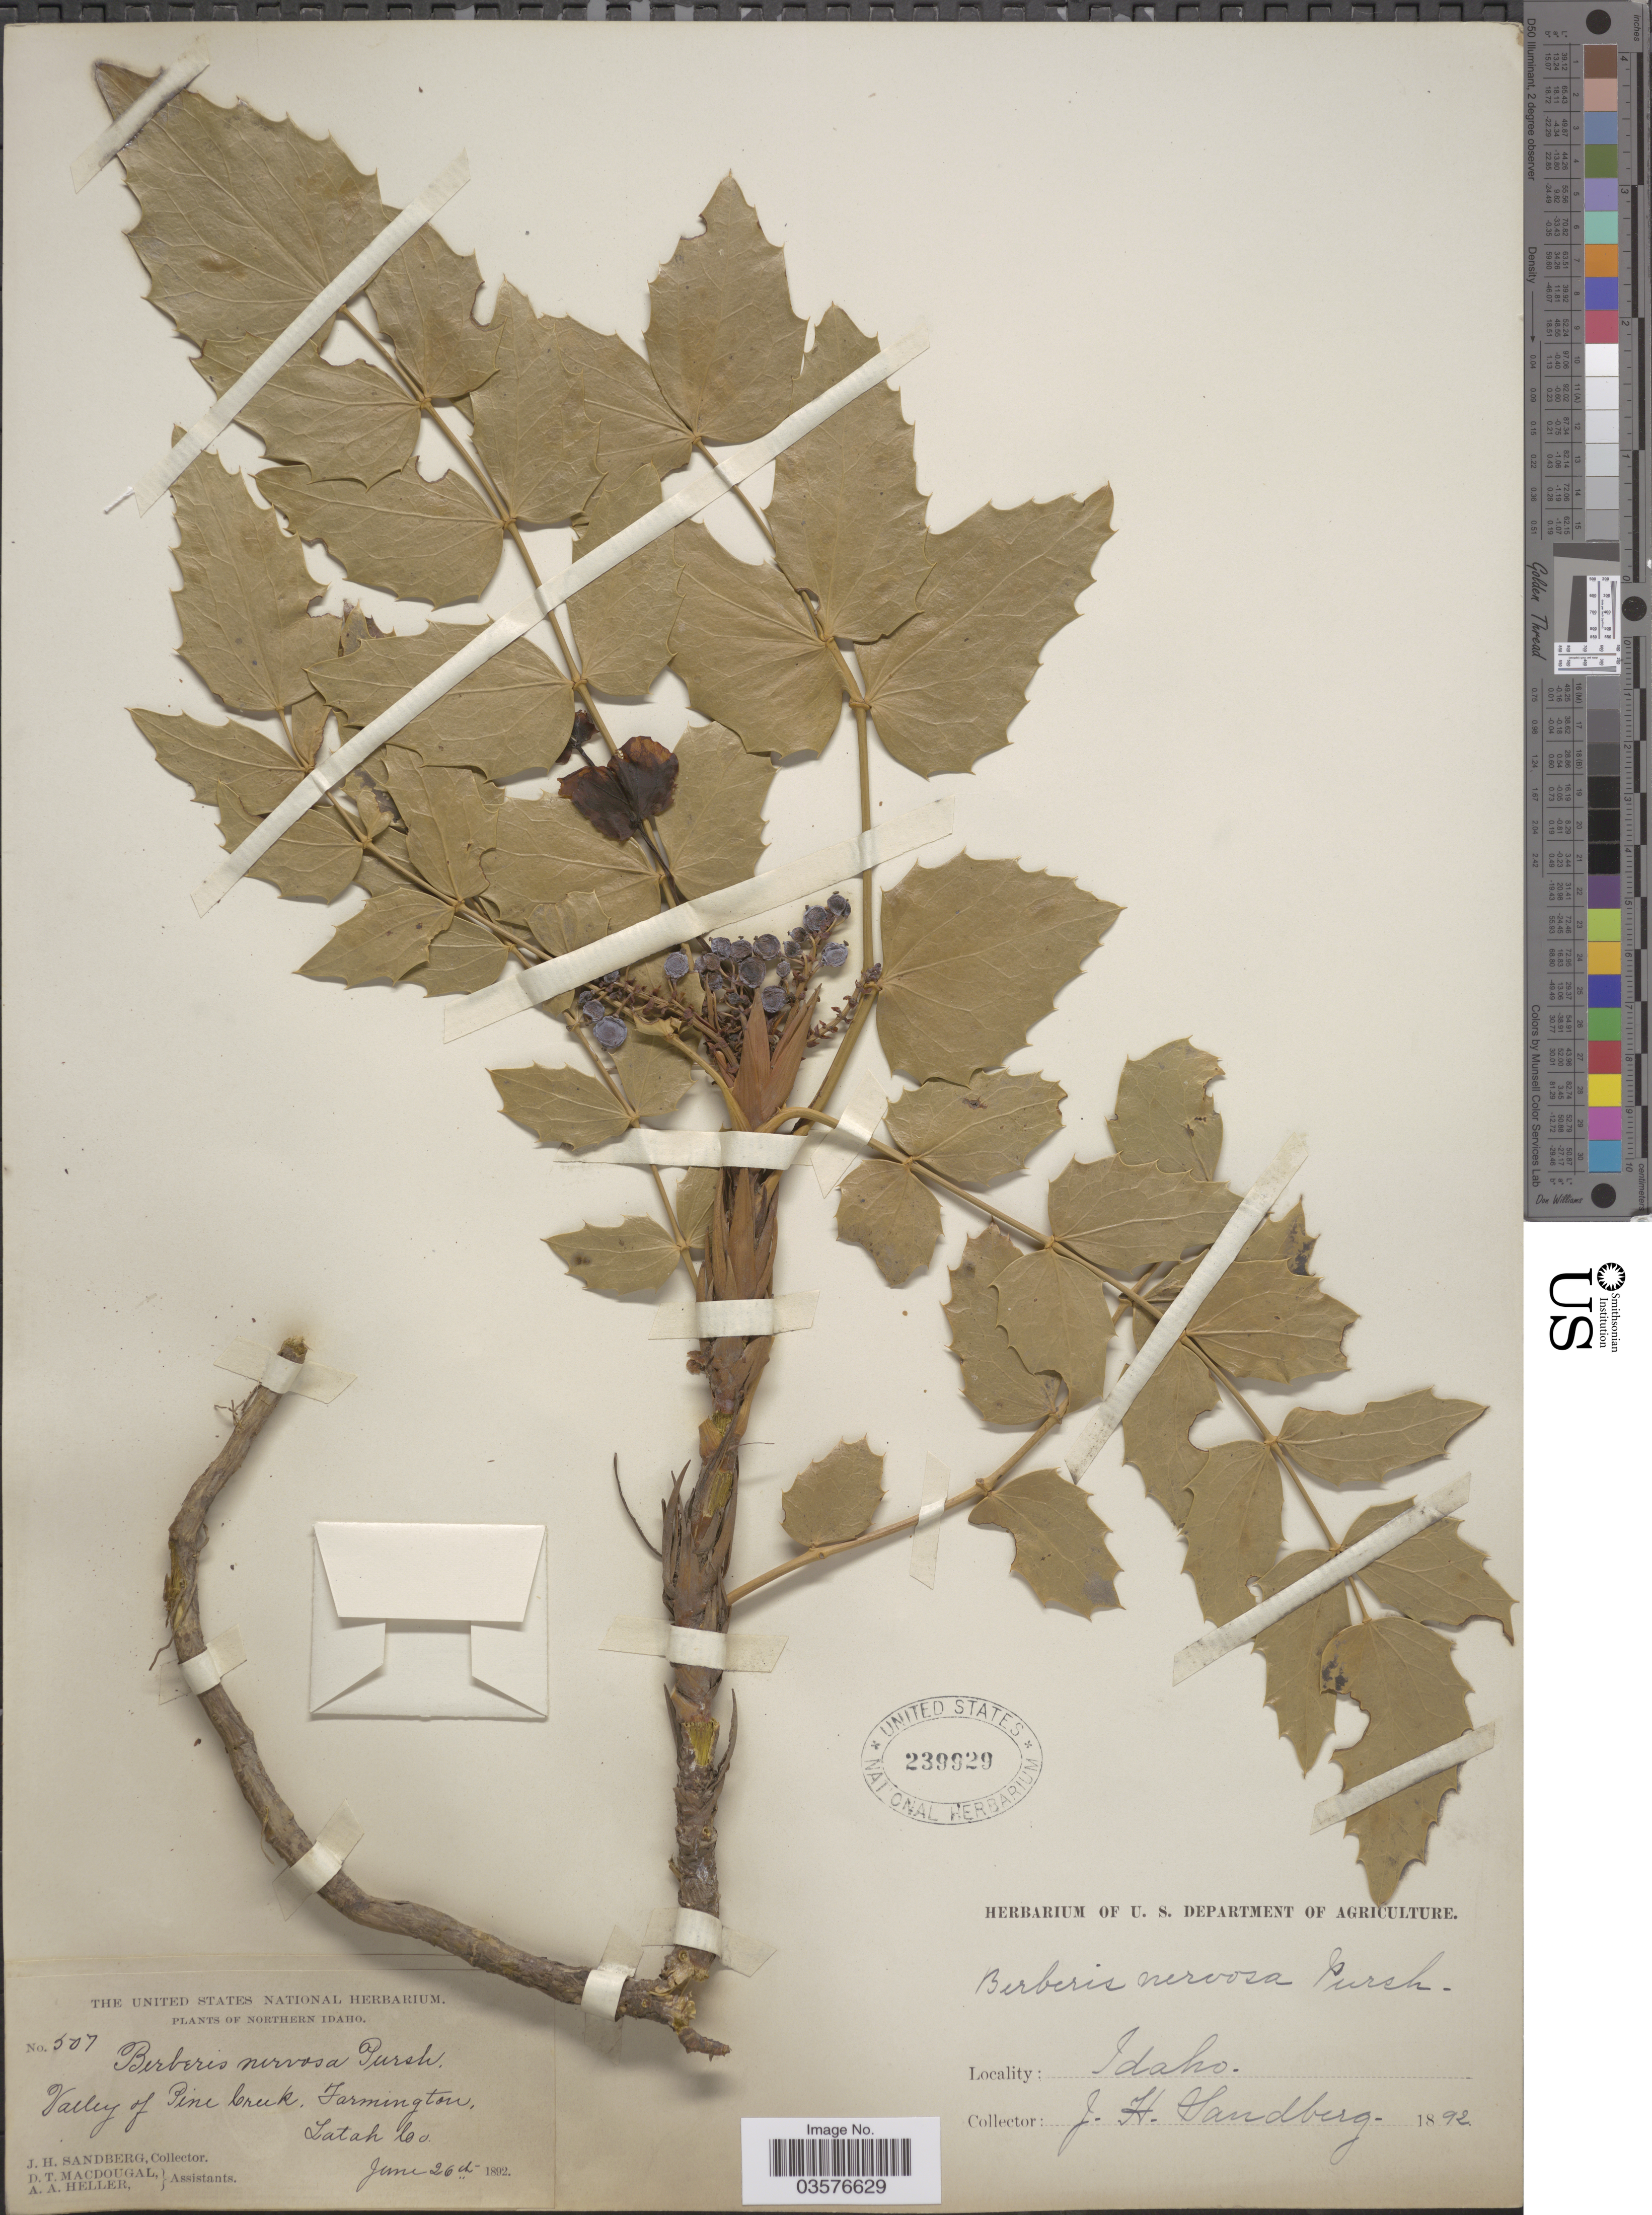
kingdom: Plantae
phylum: Tracheophyta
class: Magnoliopsida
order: Ranunculales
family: Berberidaceae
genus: Mahonia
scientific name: Mahonia nervosa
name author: (Pursh) Nutt.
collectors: J. H. Sandberg, D. T. MacDougal & A. A. Heller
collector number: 507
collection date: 1892-06-26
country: United States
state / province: Idaho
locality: Northern Idaho. Valley of Pine Creek, Farmington, Latah Co.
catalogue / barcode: US 239929